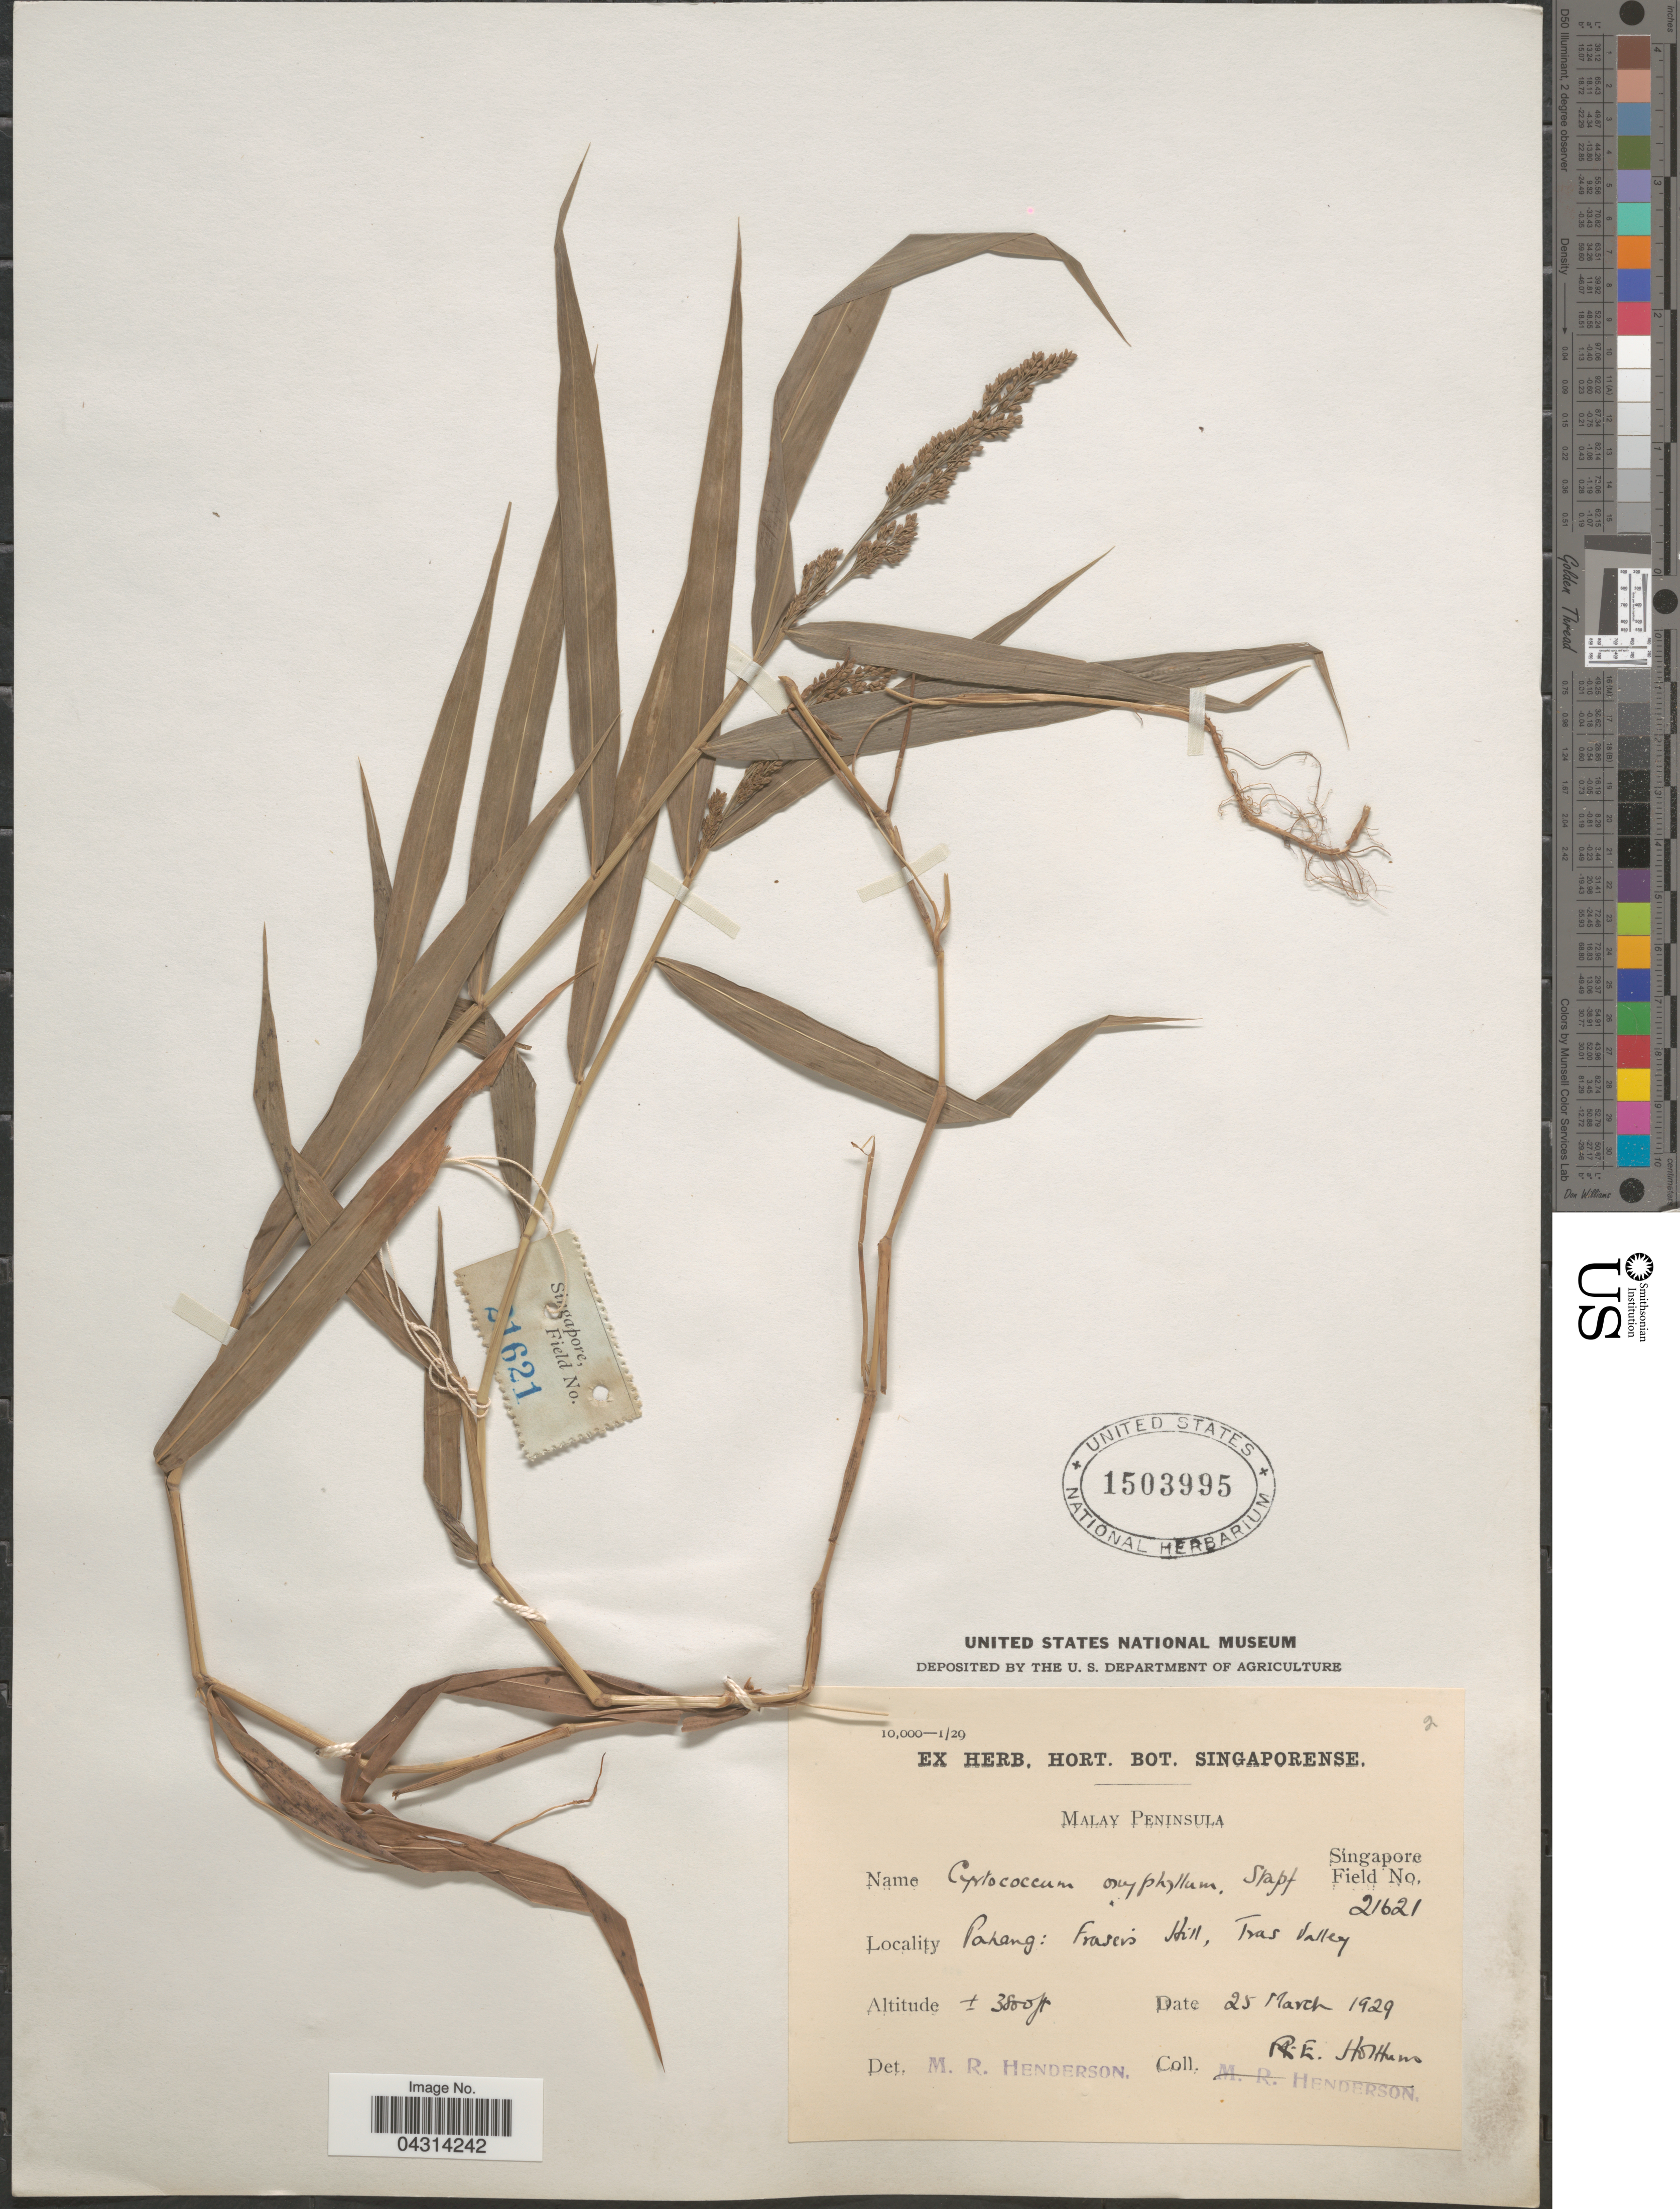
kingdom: Plantae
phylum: Tracheophyta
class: Liliopsida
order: Poales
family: Poaceae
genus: Cyrtococcum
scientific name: Cyrtococcum oxyphyllum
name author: (Steud.) Stapf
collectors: R. E. Holttum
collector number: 21621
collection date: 1929-03-25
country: Malaysia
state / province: Pahang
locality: Malay Peninsula. Fraser's Hill, Tras Valley.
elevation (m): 1158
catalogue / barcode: US 1503995